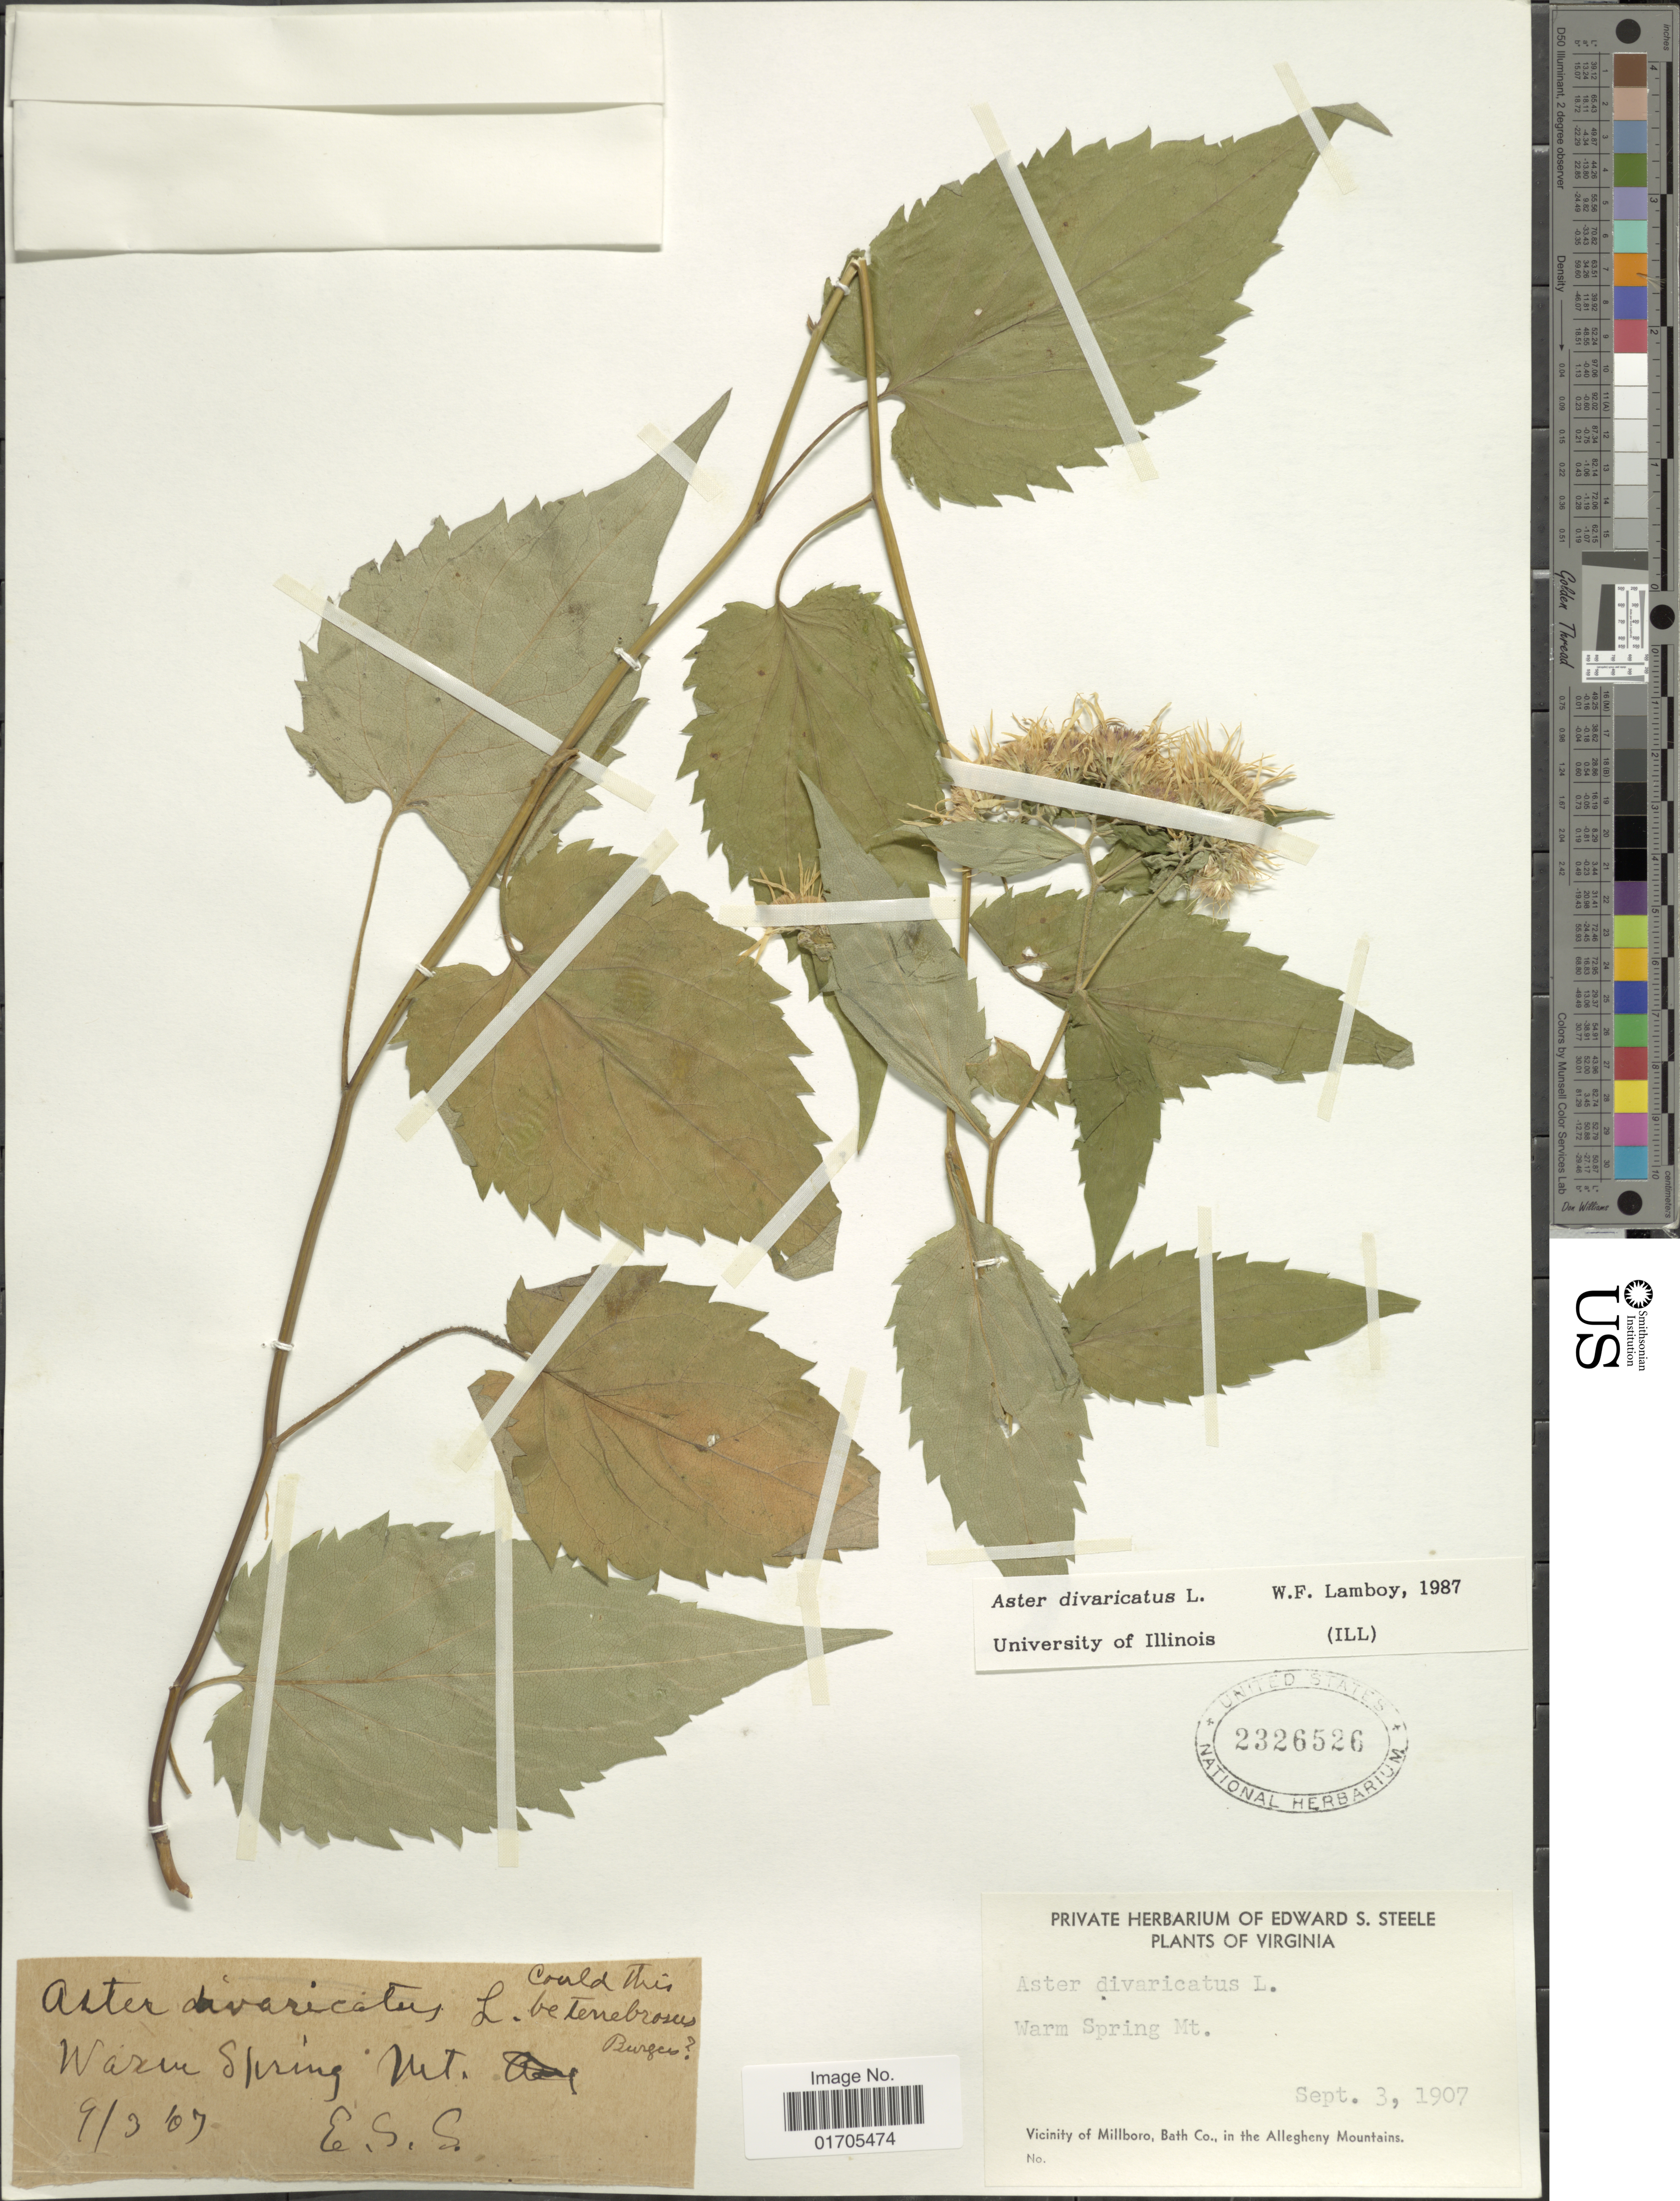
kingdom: Plantae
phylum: Tracheophyta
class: Magnoliopsida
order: Asterales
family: Asteraceae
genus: Eurybia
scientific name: Eurybia divaricata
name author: (L.) G.L. Nesom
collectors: E. Steele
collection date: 1907-09-03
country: United States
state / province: Virginia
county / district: Bath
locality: Virginia. Warm Spring Mt. Vicinity of Millboro, Bath Co., in the Allegheny Mountains.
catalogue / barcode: US 2326526